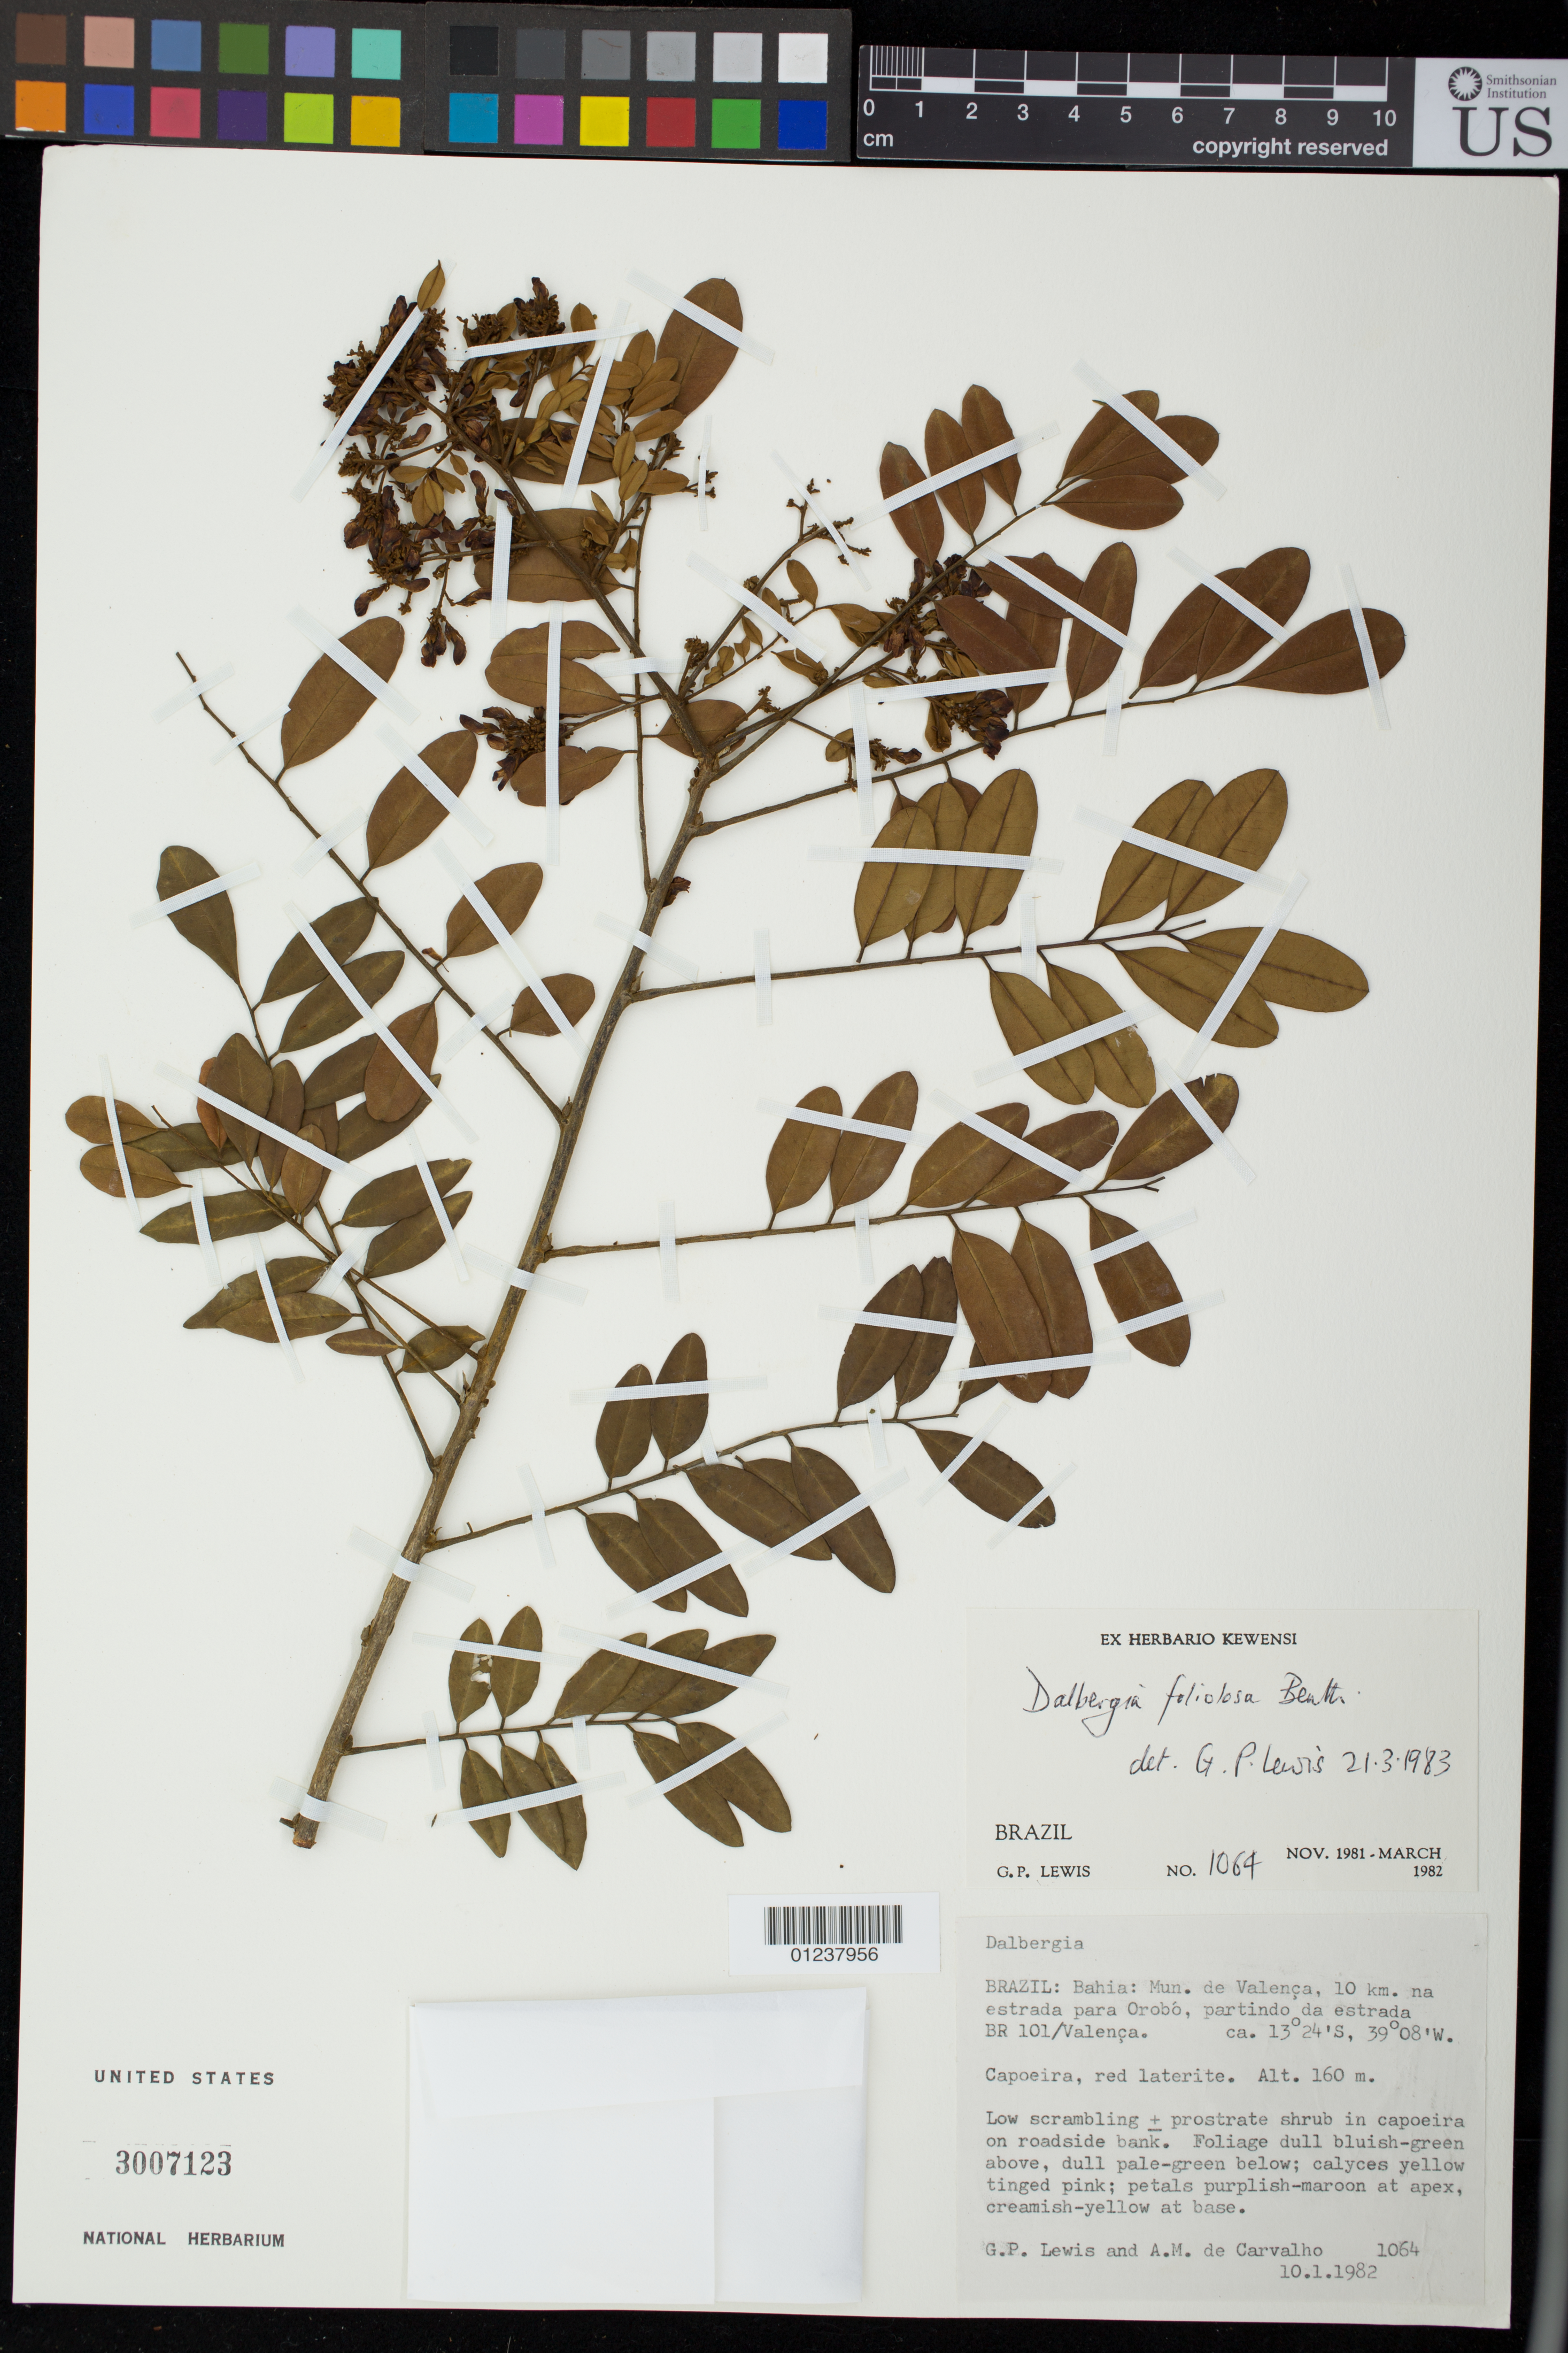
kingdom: Plantae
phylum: Tracheophyta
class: Magnoliopsida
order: Fabales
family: Fabaceae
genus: Dalbergia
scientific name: Dalbergia foliosa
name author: (Benth.) A.M. Carvalho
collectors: G. P. Lewis & A. M. Carvalho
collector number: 1064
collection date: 1982-01-10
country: Brazil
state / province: Bahia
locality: Mun. de Valenca, 10 km. na estrada para Orobo, partindo da estrada BR 101/Valenca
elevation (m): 160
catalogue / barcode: US 3007123